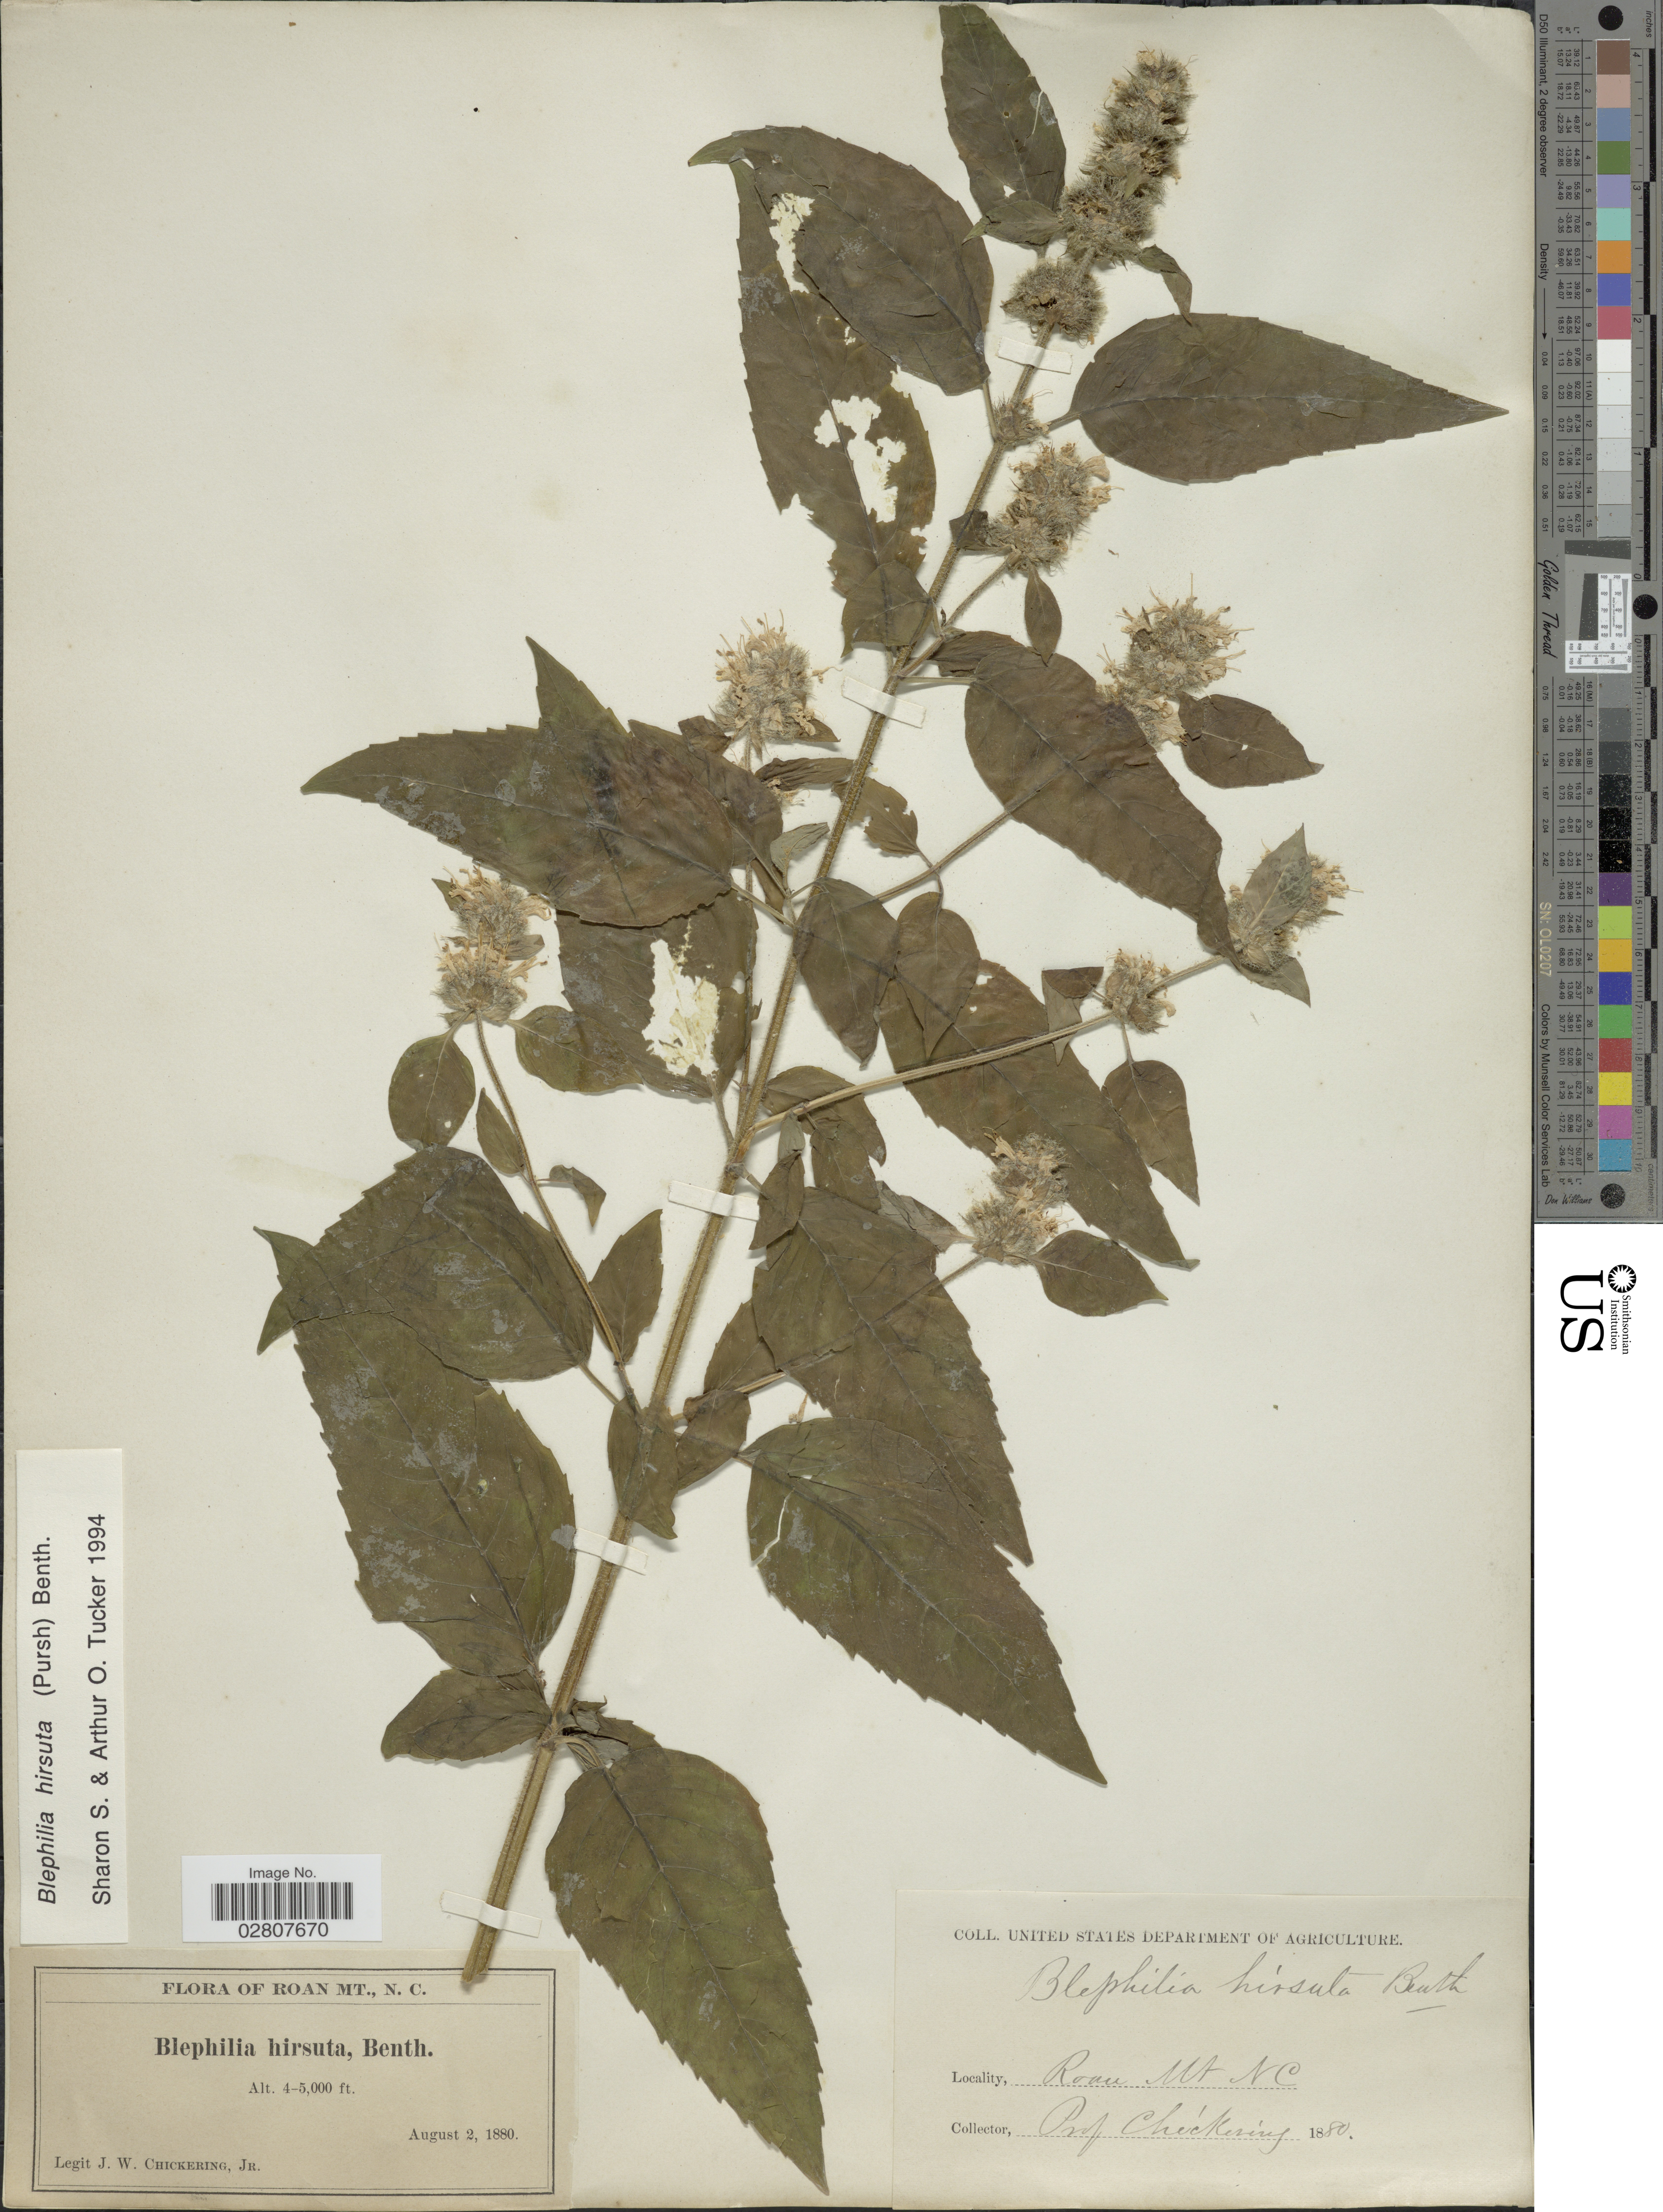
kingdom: Plantae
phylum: Tracheophyta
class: Magnoliopsida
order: Lamiales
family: Lamiaceae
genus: Blephilia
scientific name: Blephilia hirsuta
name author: (Pursh) Benth.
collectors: J. W. Chickering Jr.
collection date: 1880-08-02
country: United States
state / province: North Carolina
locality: Roan Mt.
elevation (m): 1219